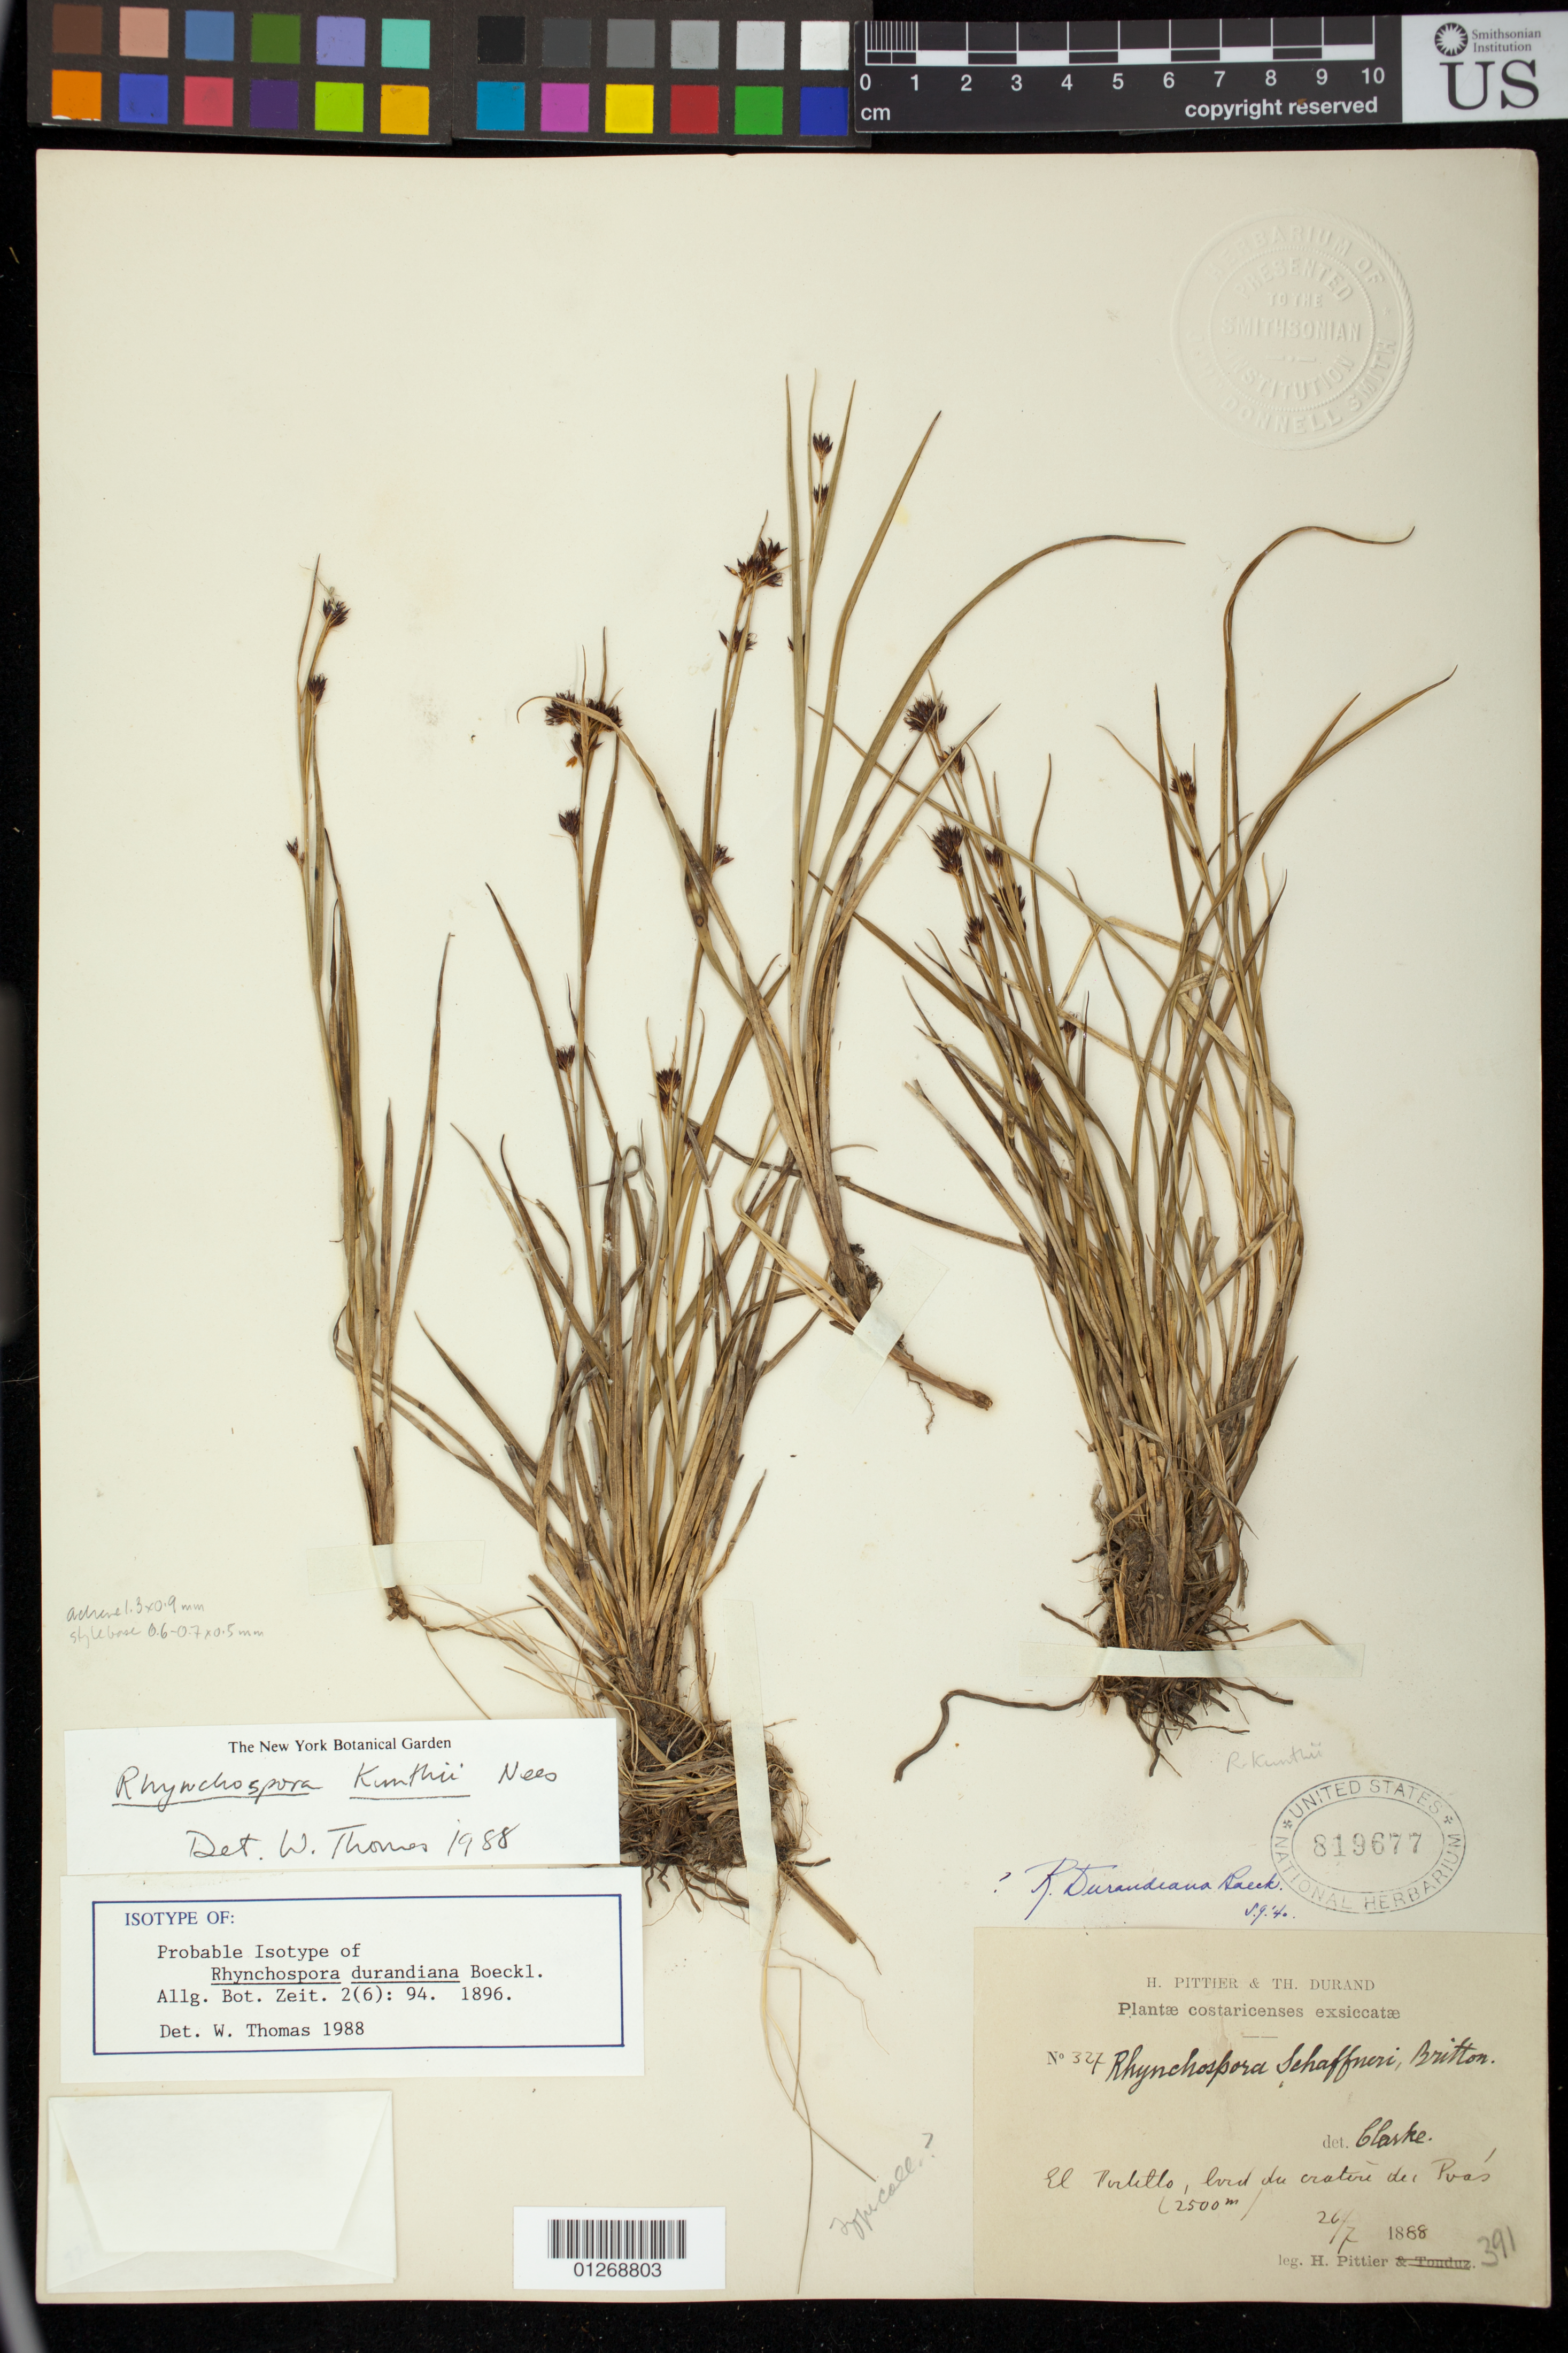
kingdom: Plantae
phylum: Tracheophyta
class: Liliopsida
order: Poales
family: Cyperaceae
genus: Rhynchospora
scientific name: Rhynchospora durandiana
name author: Boeckeler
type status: Possible Type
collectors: H. F. Pittier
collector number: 327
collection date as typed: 26/7 1888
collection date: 1888-07-26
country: Costa Rica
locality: El Portillo, bord du cratère du Poás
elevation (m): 2500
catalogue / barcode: US 819677